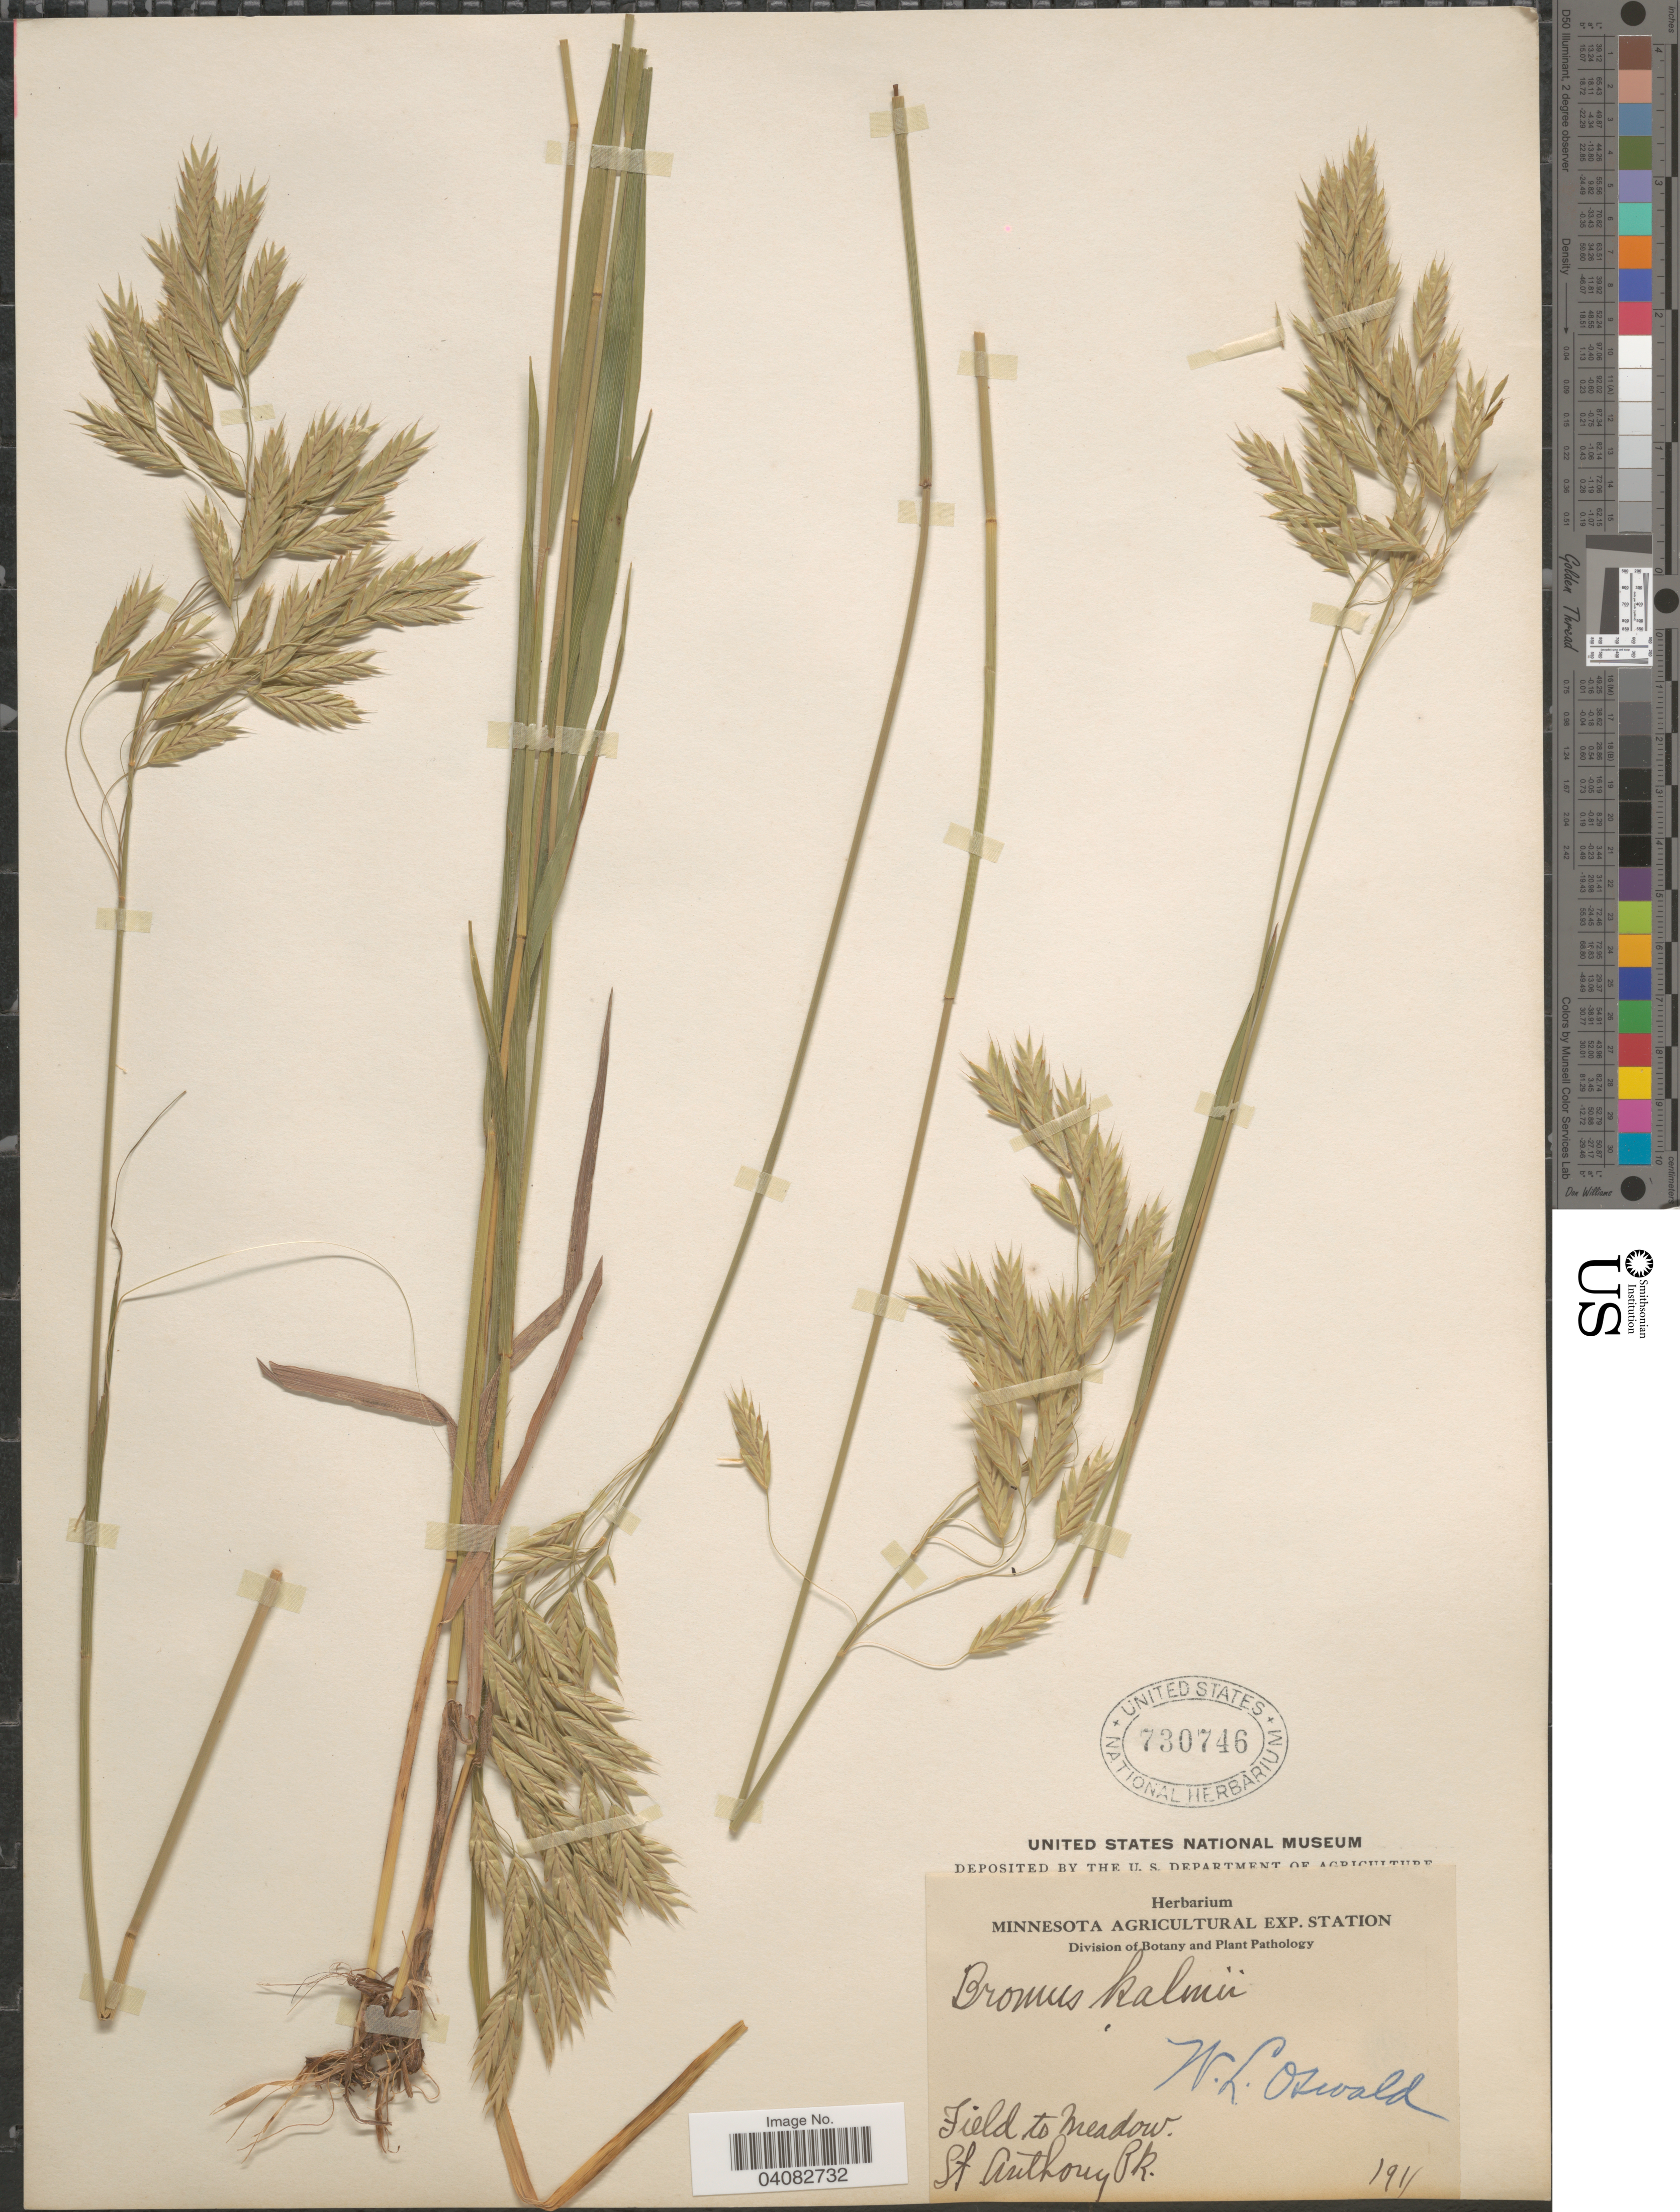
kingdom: Plantae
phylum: Tracheophyta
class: Liliopsida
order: Poales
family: Poaceae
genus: Bromus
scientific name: Bromus kalmii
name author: A. Gray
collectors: W. Oswald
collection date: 1911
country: United States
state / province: Minnesota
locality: Field to meadow. St. Anthony Pk.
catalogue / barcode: US 730746